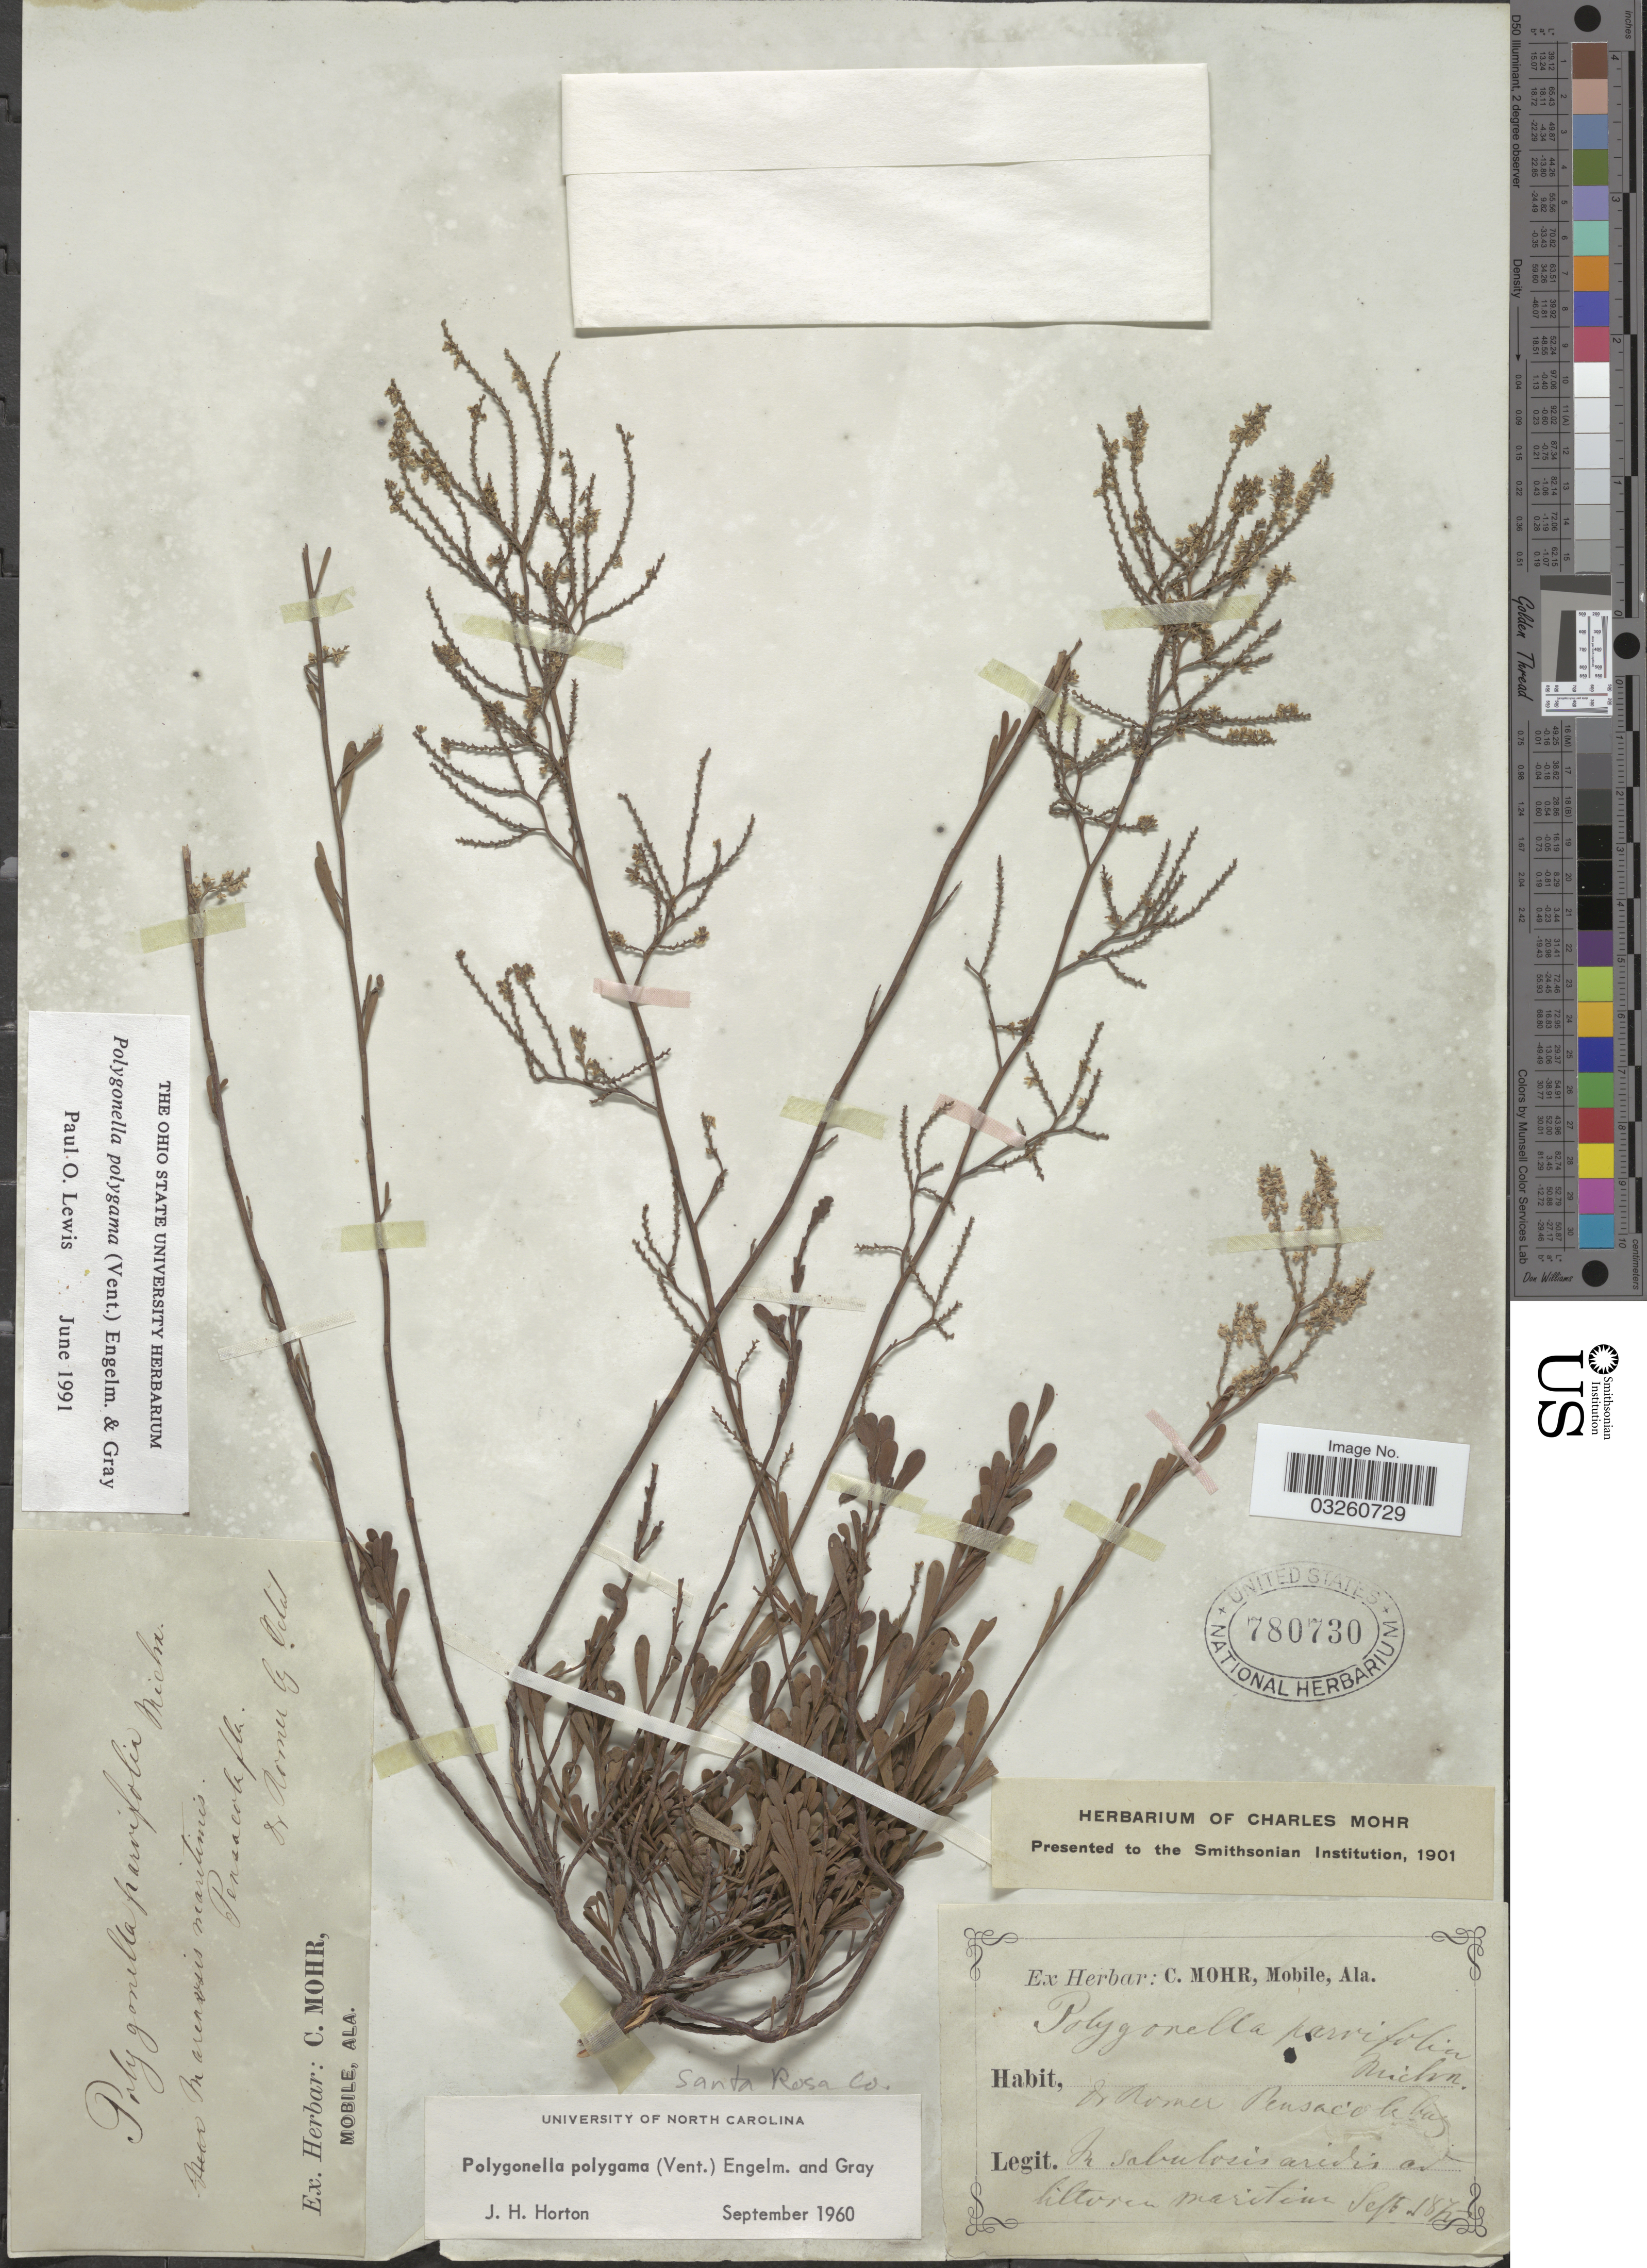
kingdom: Plantae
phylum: Tracheophyta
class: Magnoliopsida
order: Caryophyllales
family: Polygonaceae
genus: Polygonella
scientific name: Polygonella polygama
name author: (Vent.) Engelm. & A. Gray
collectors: -. Romer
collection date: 1875-09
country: United States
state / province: Florida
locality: Santa Rosa Co. Pensacola Bay.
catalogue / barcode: US 780730